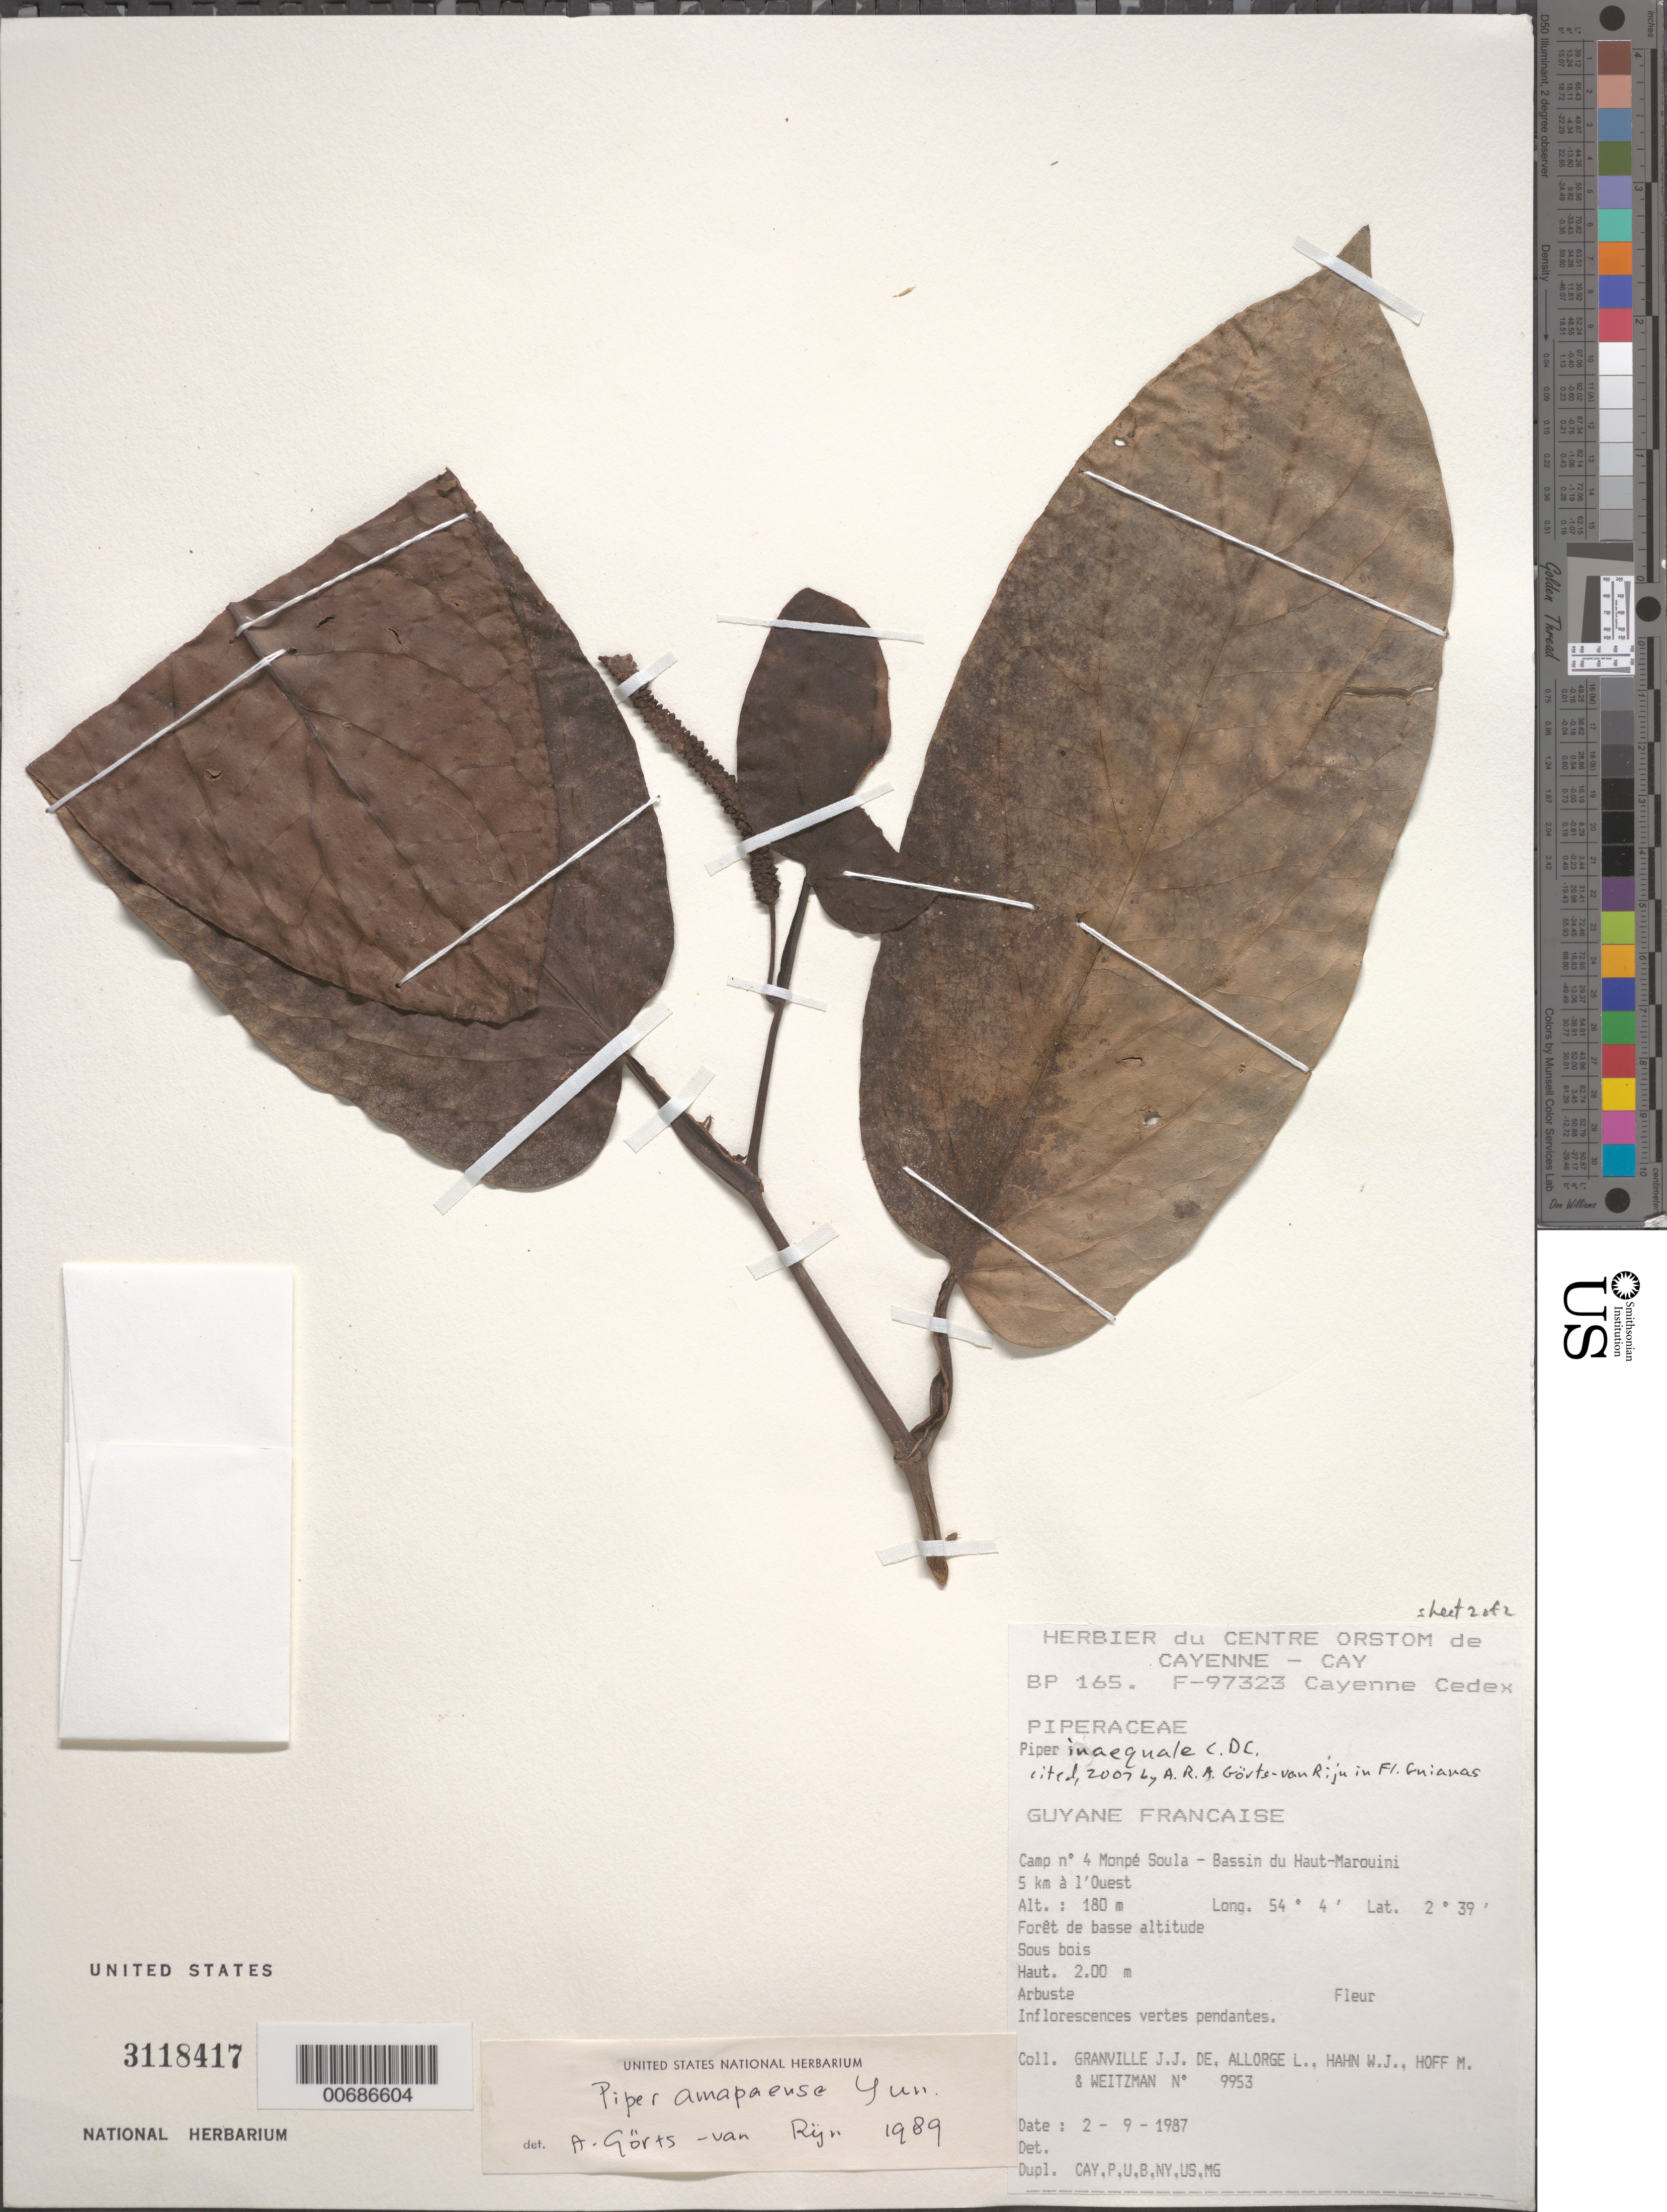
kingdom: Plantae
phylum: Tracheophyta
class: Magnoliopsida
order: Piperales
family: Piperaceae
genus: Piper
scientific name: Piper inaequale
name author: C. DC.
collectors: J.-J. de Granville, L. Allorge, W. J. Hahn, M. Hoff & Weitzman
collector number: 9953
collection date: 1987-09-02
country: French Guiana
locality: Guyane Francaise. Camp n° 4 Monpé Soula - Bassin du Haut-Marouini 5 km à l'Ouest.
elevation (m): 180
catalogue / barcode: US 3118417